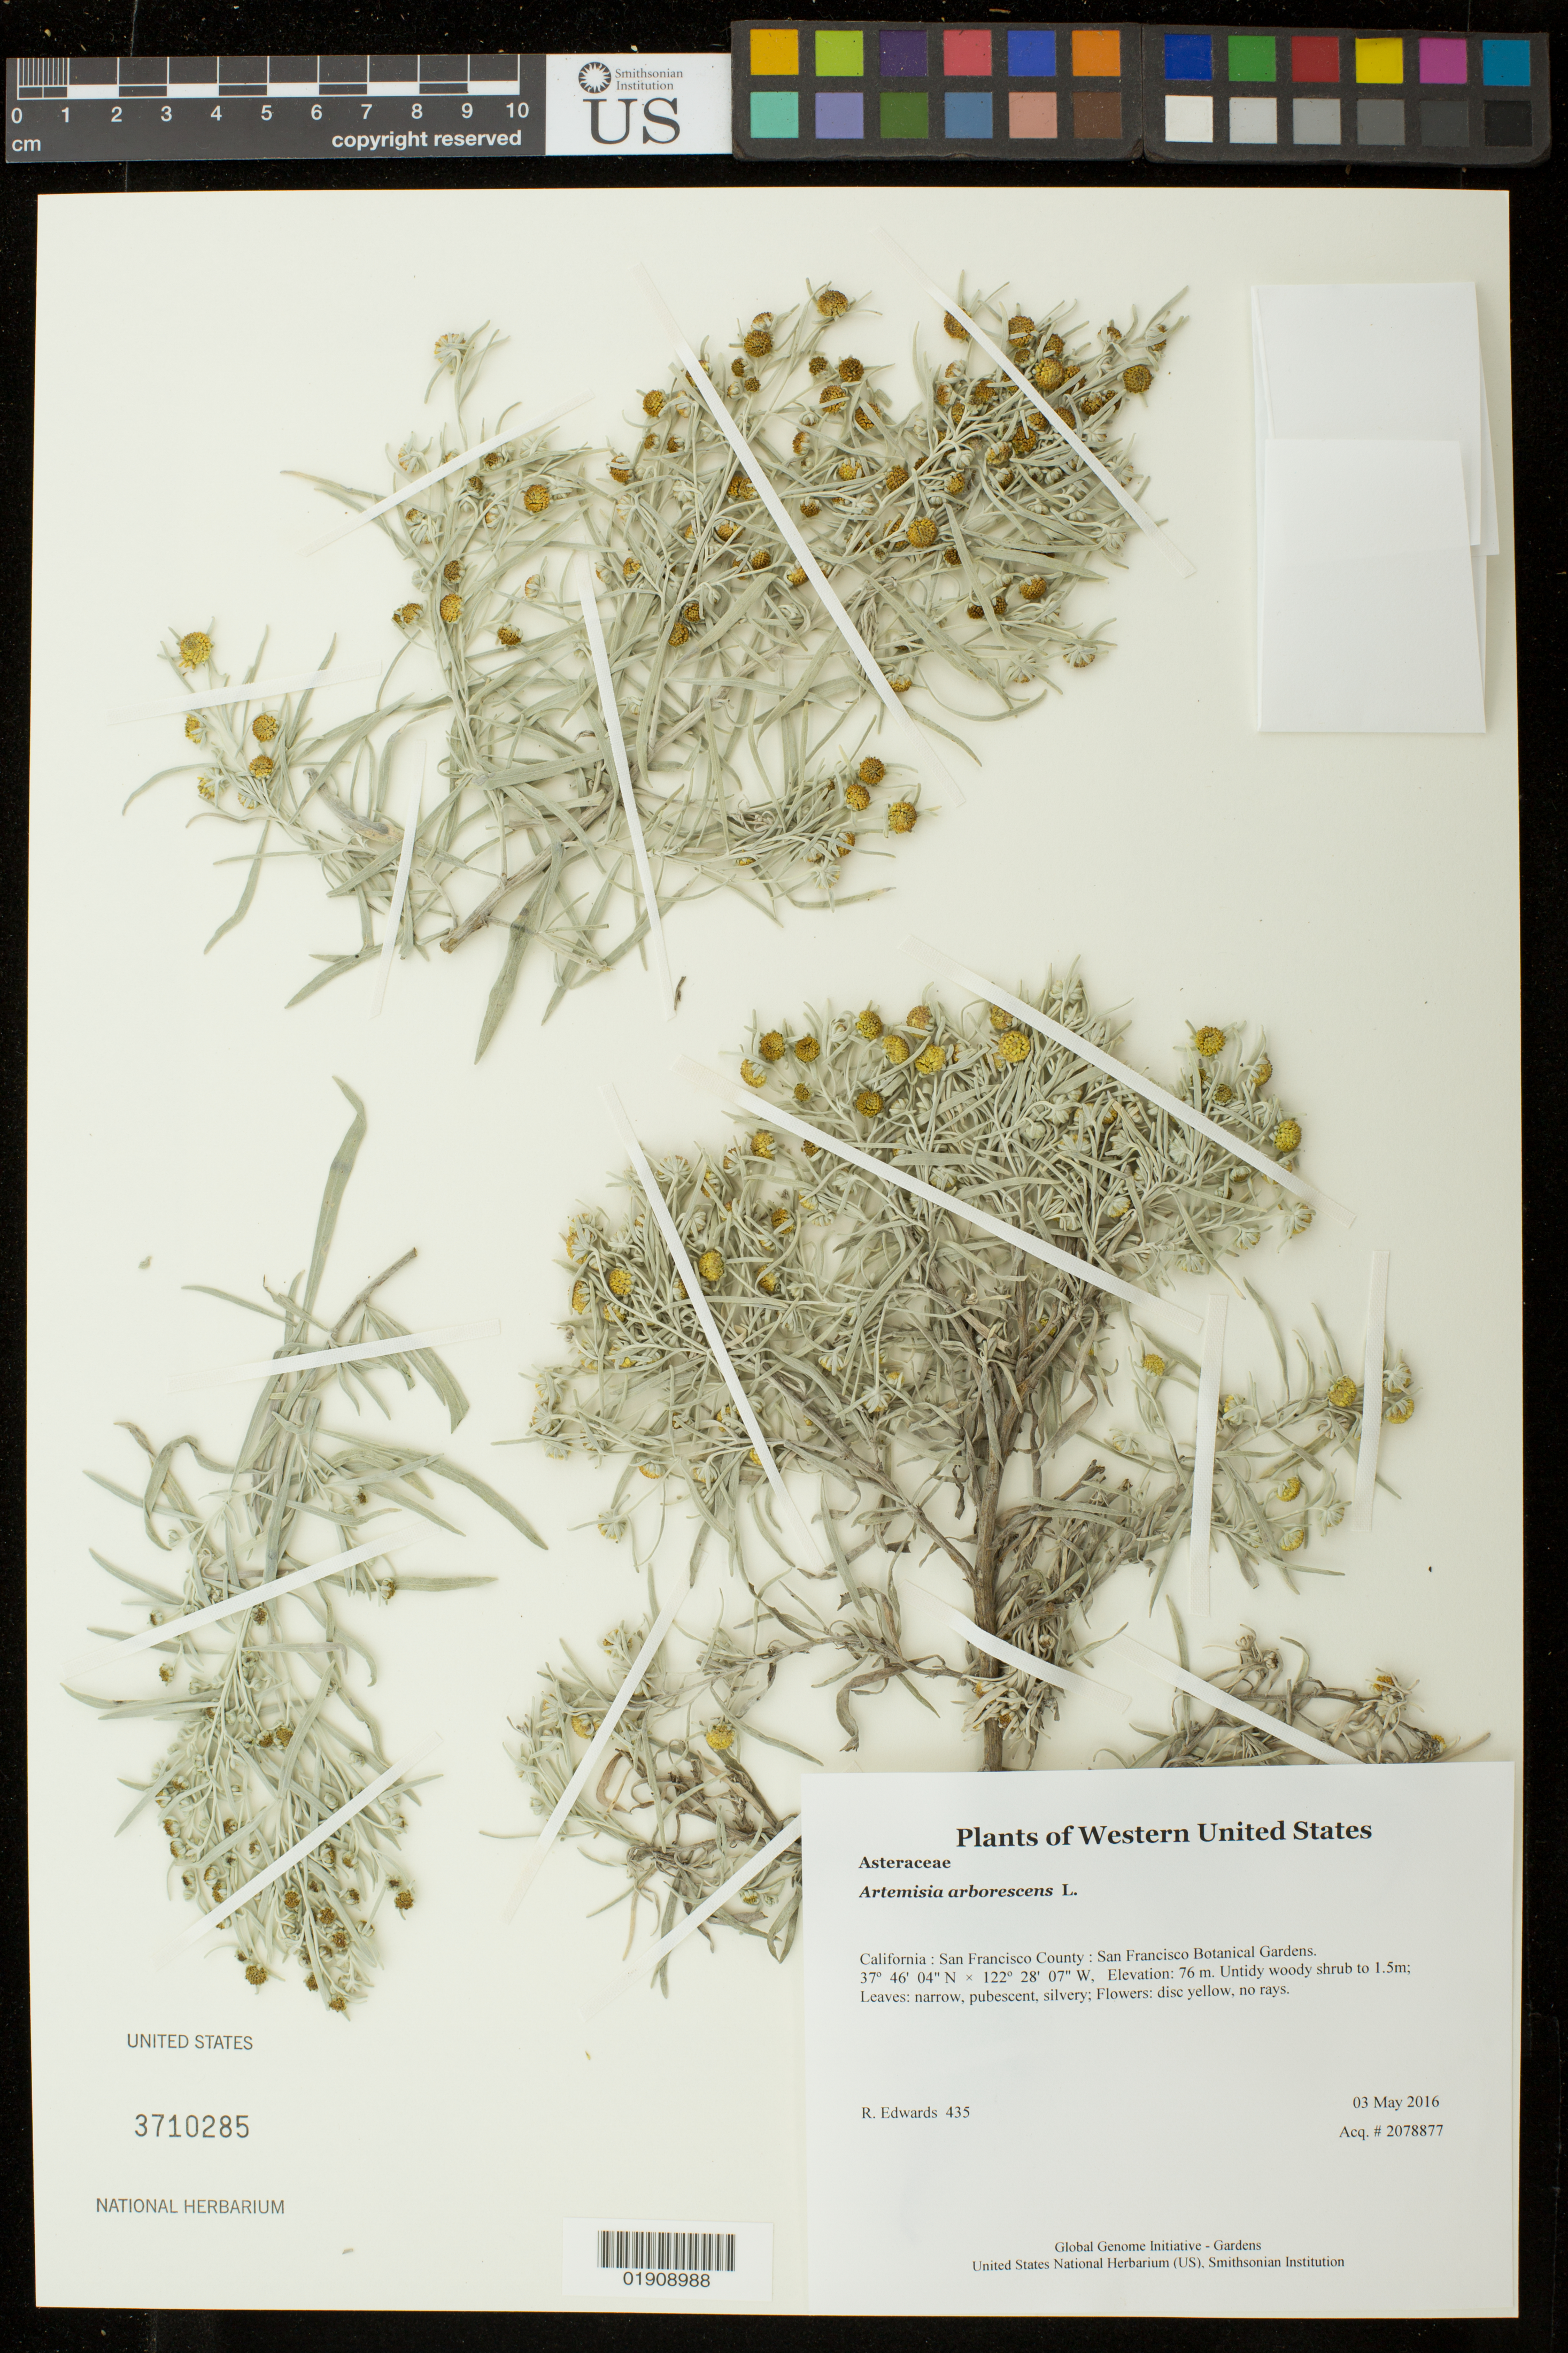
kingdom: Plantae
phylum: Tracheophyta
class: Magnoliopsida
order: Asterales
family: Asteraceae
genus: Artemisia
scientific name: Artemisia arborescens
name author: L.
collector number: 435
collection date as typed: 3 May 2016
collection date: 2016-05-03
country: United States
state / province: California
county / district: San Francisco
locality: San Francisco Botanical Gardens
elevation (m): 76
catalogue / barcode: US 3710285